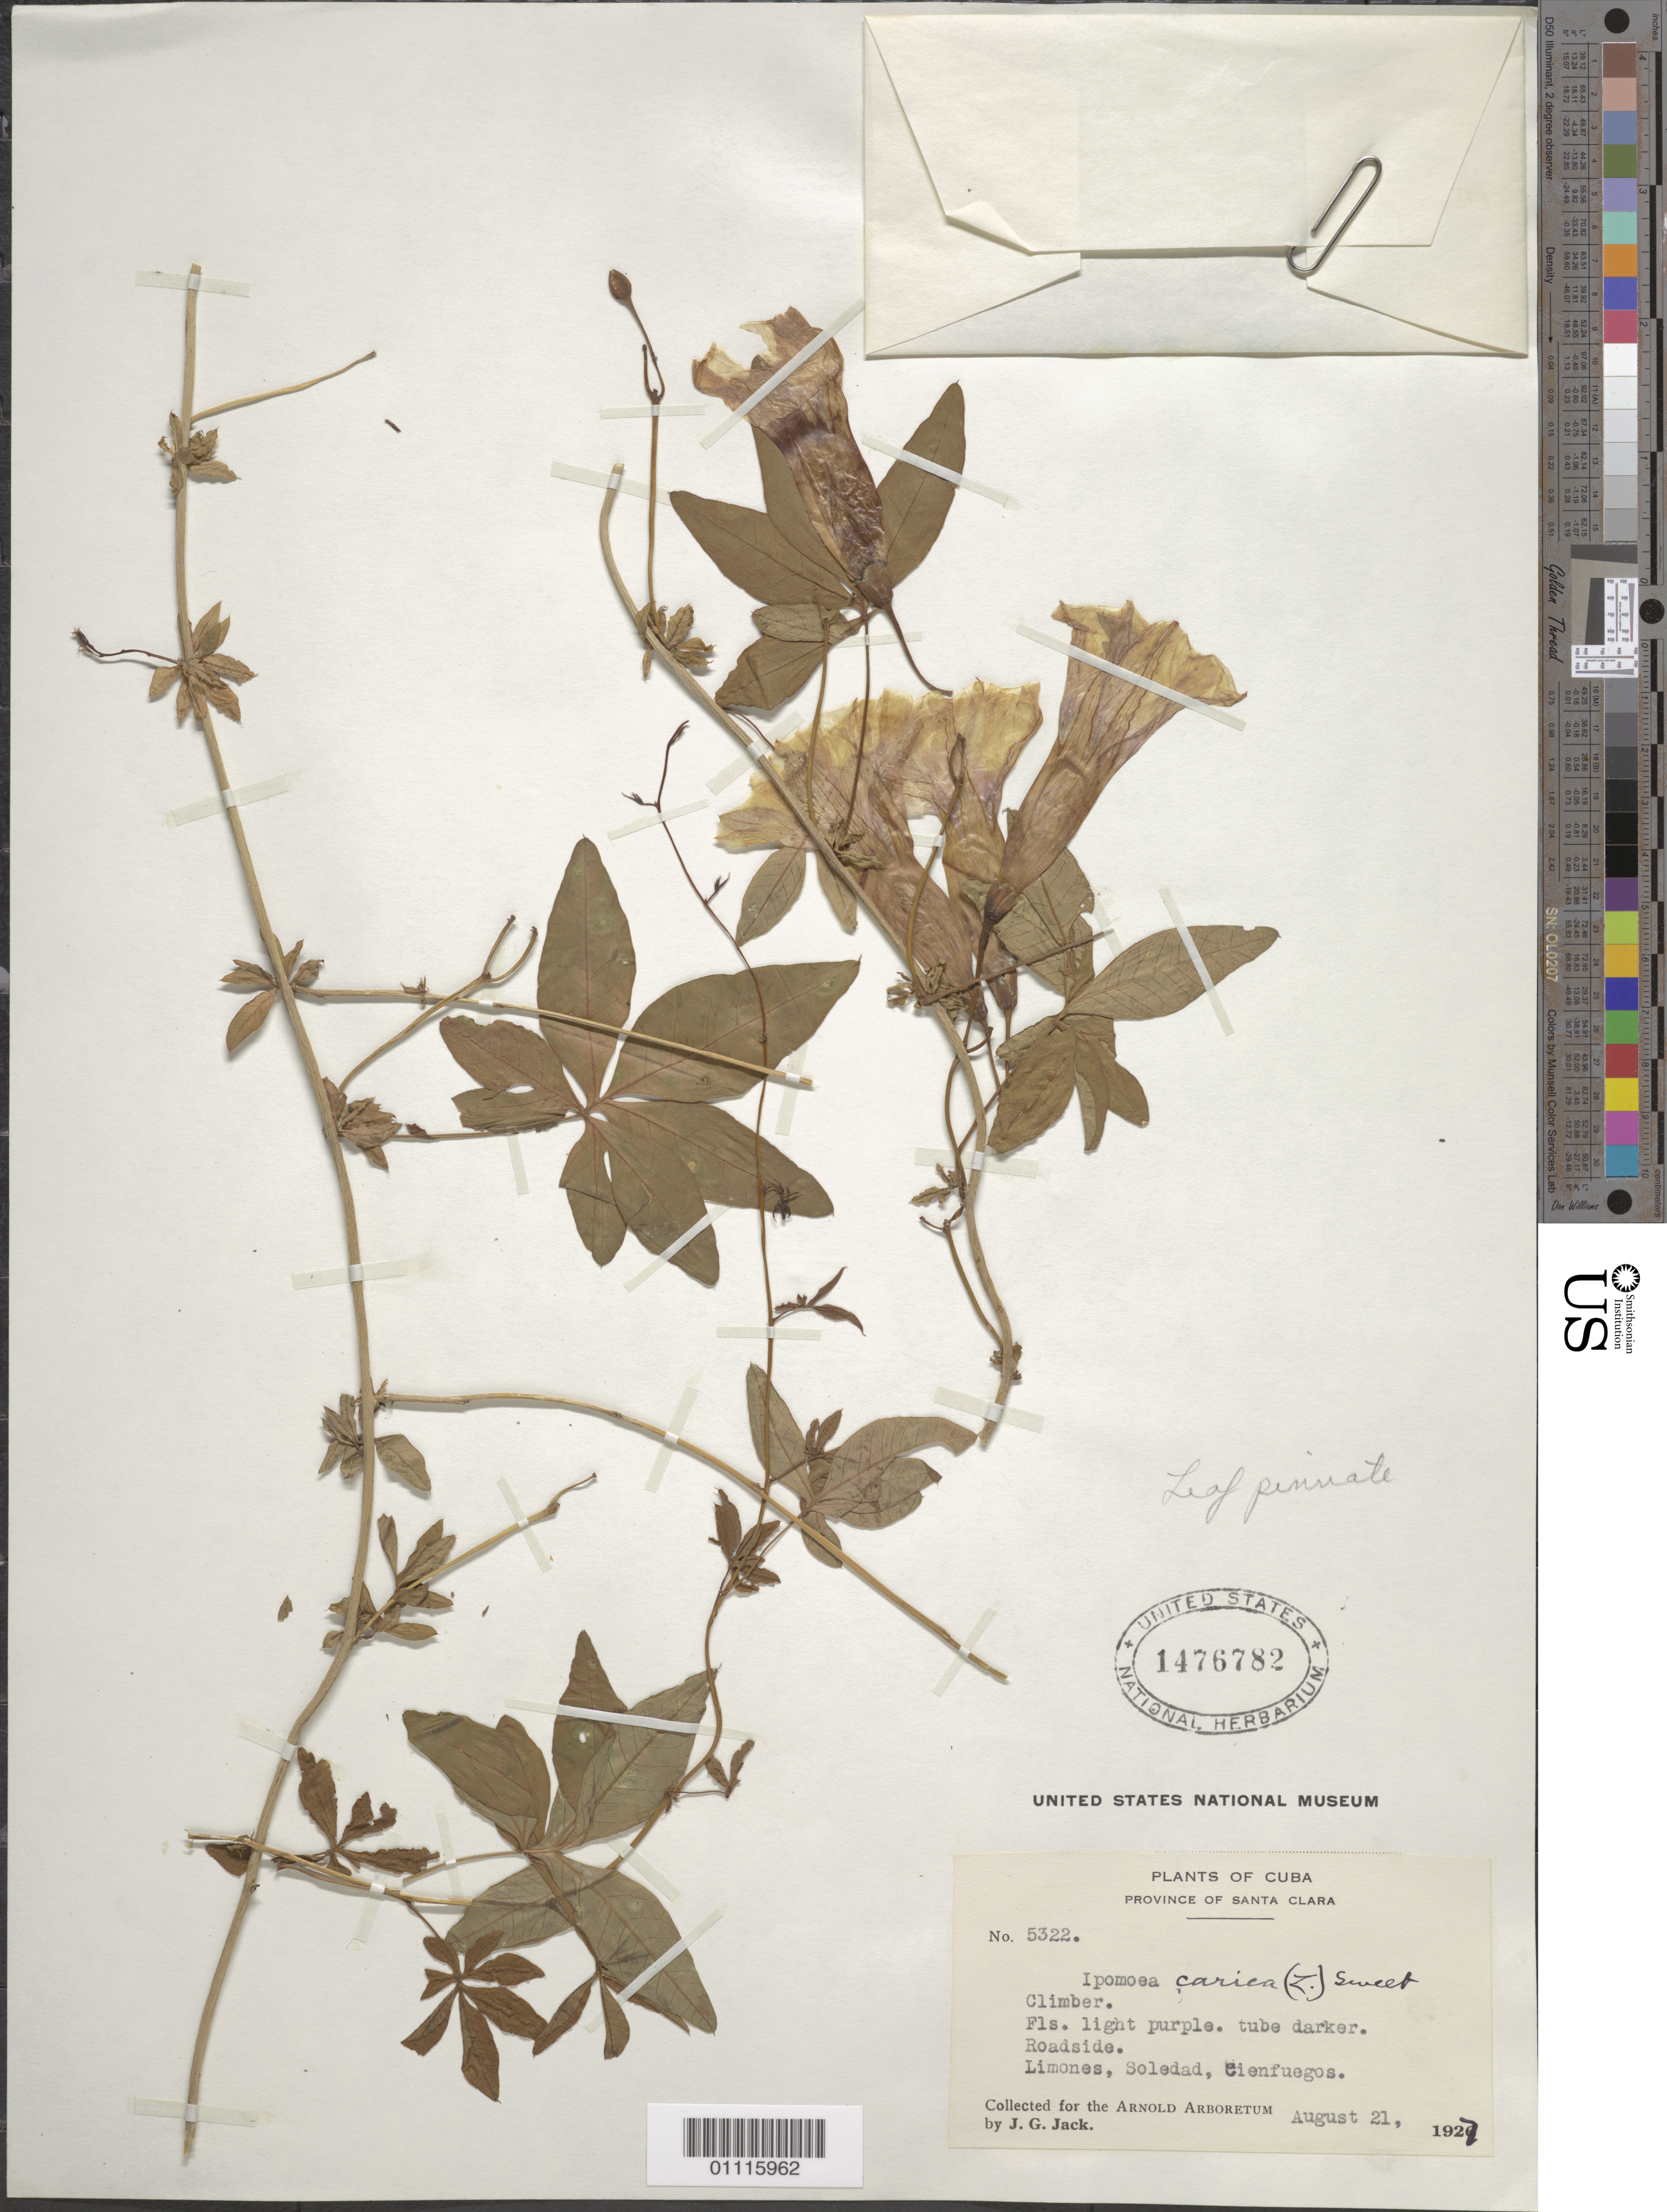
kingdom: Plantae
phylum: Tracheophyta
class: Magnoliopsida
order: Solanales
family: Convolvulaceae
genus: Ipomoea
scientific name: Ipomoea cairica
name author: (L.) Sweet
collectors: J. G. Jack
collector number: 5322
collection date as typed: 21 Aug 1927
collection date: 1927-08-21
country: Cuba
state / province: Cienfuegos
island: Cuba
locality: Limones, Soledad Roadside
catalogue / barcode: US 1476782